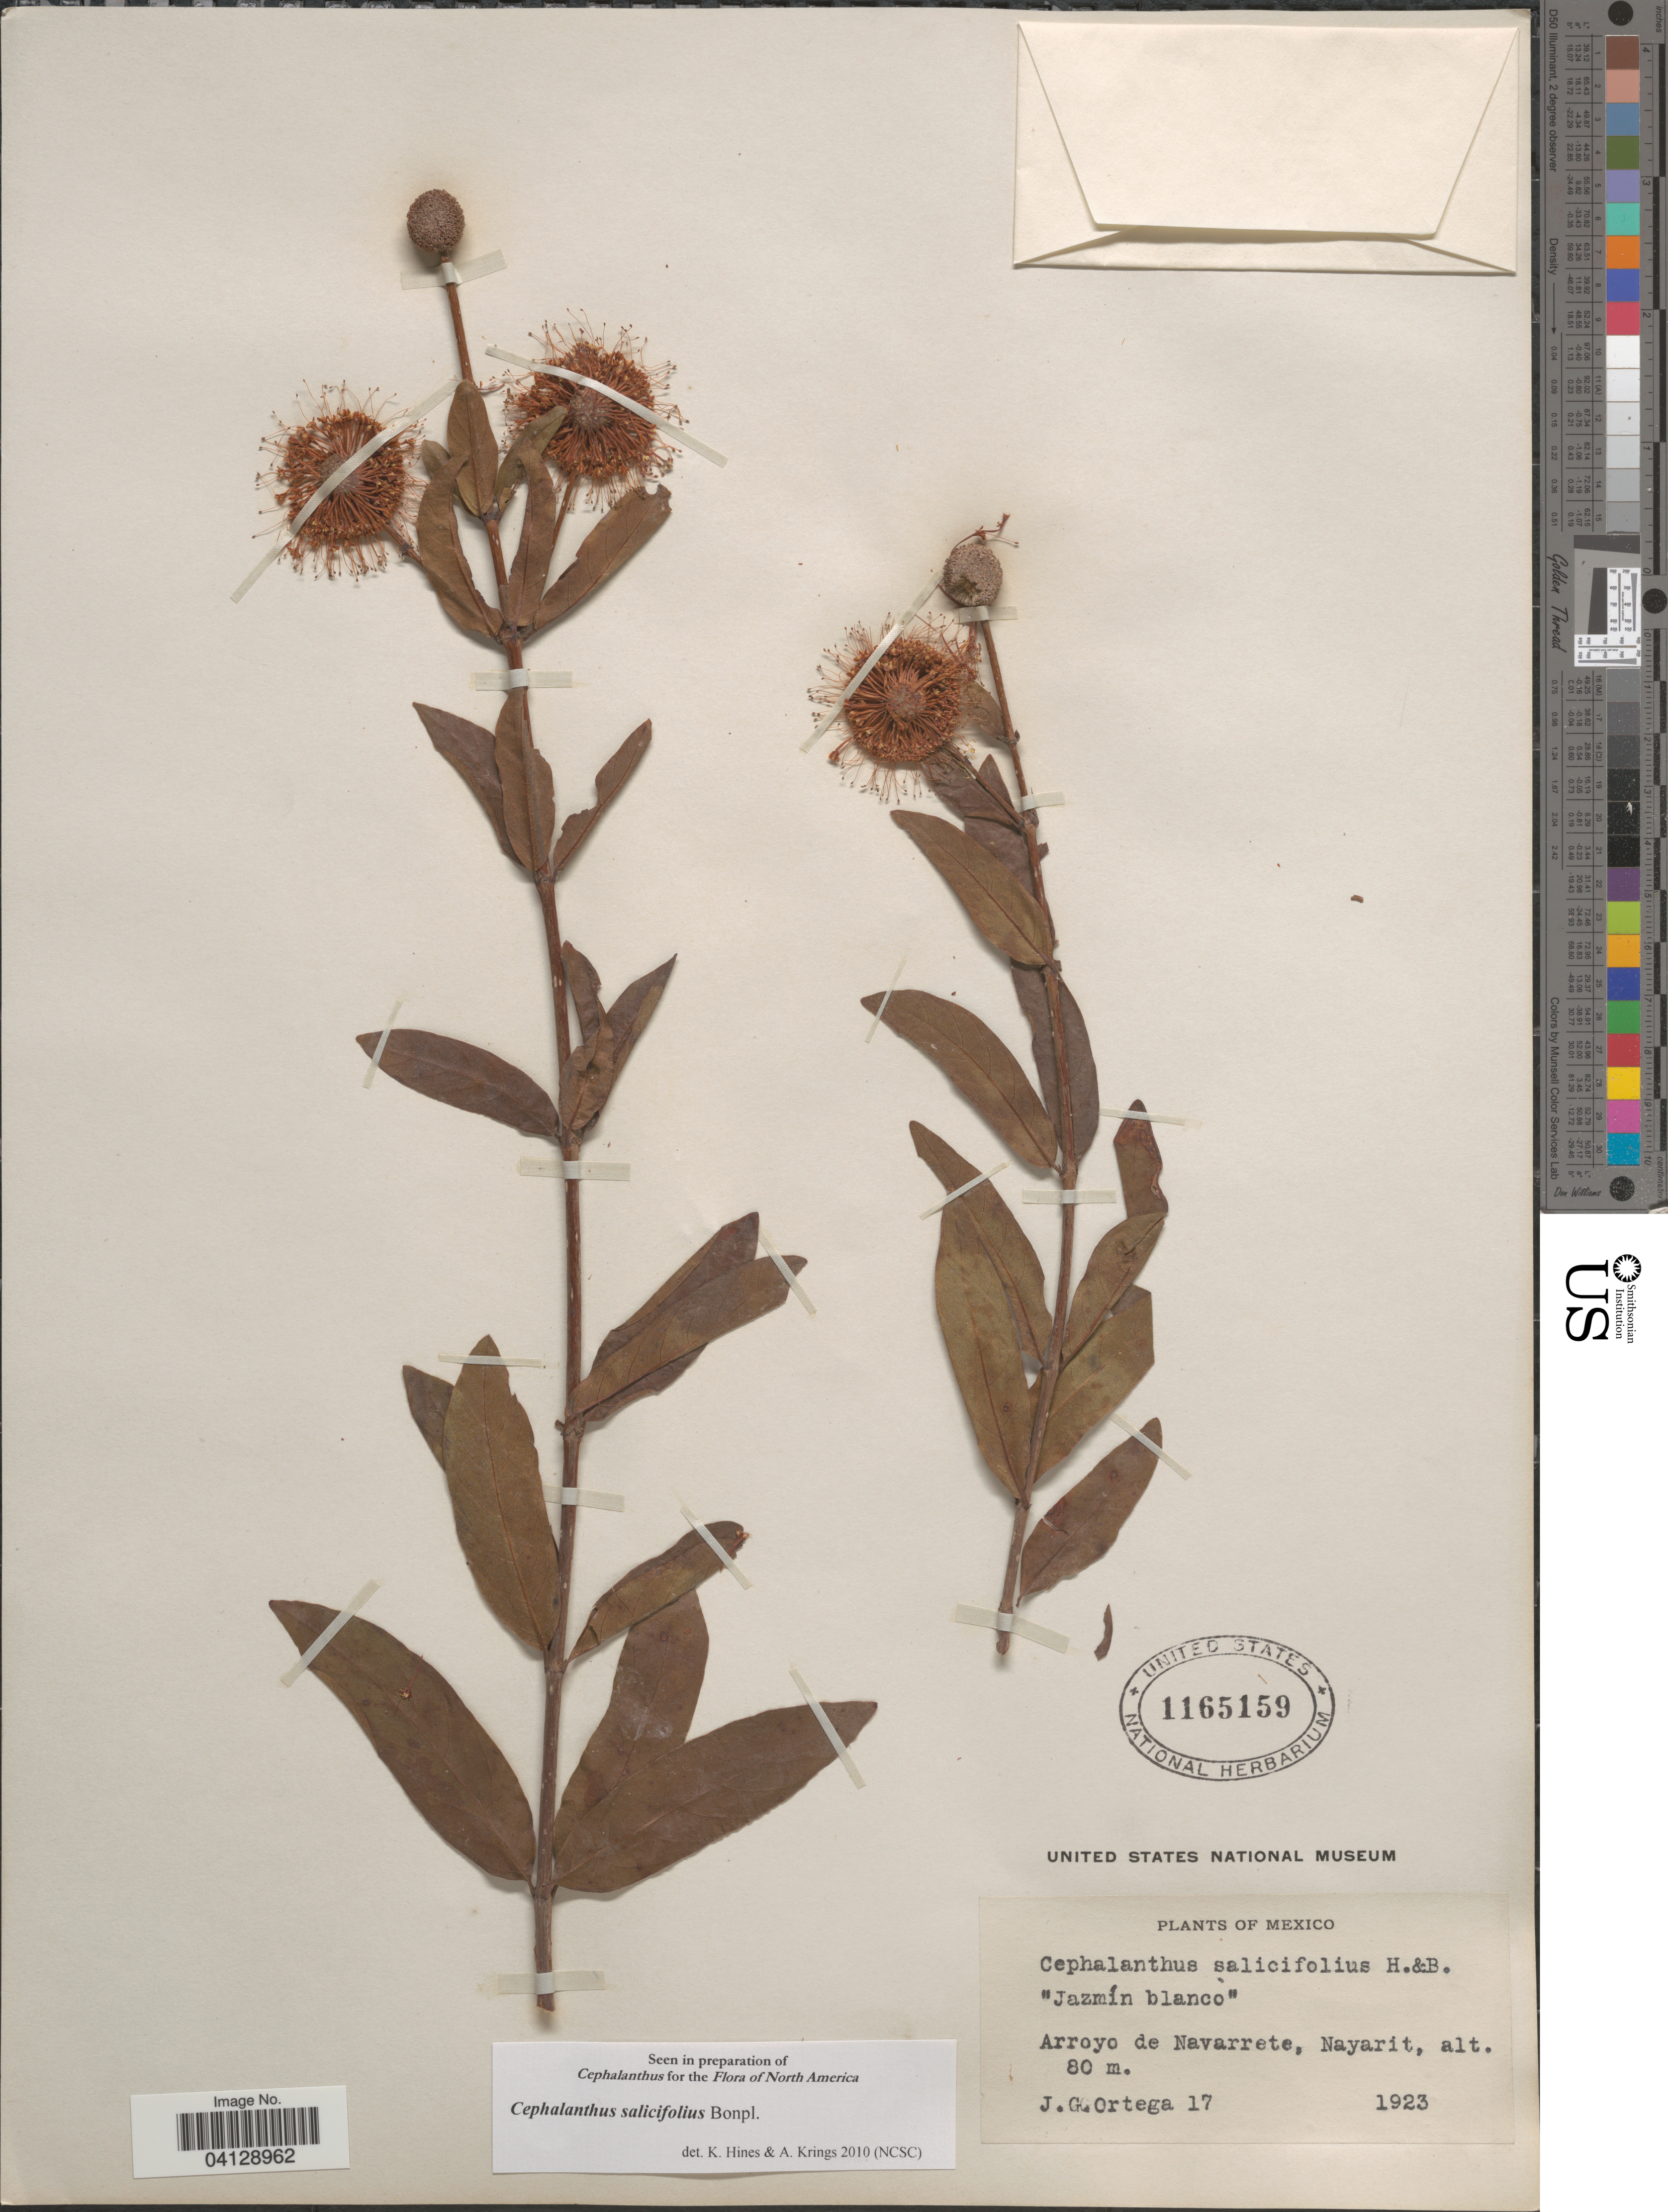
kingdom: Plantae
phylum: Tracheophyta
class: Magnoliopsida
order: Gentianales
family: Rubiaceae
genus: Cephalanthus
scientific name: Cephalanthus salicifolius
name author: Bonpl.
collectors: J. Ortega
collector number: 17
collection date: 1923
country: Mexico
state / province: Nayarit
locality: Arroyo de Navarrete.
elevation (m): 80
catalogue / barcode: US 1165159